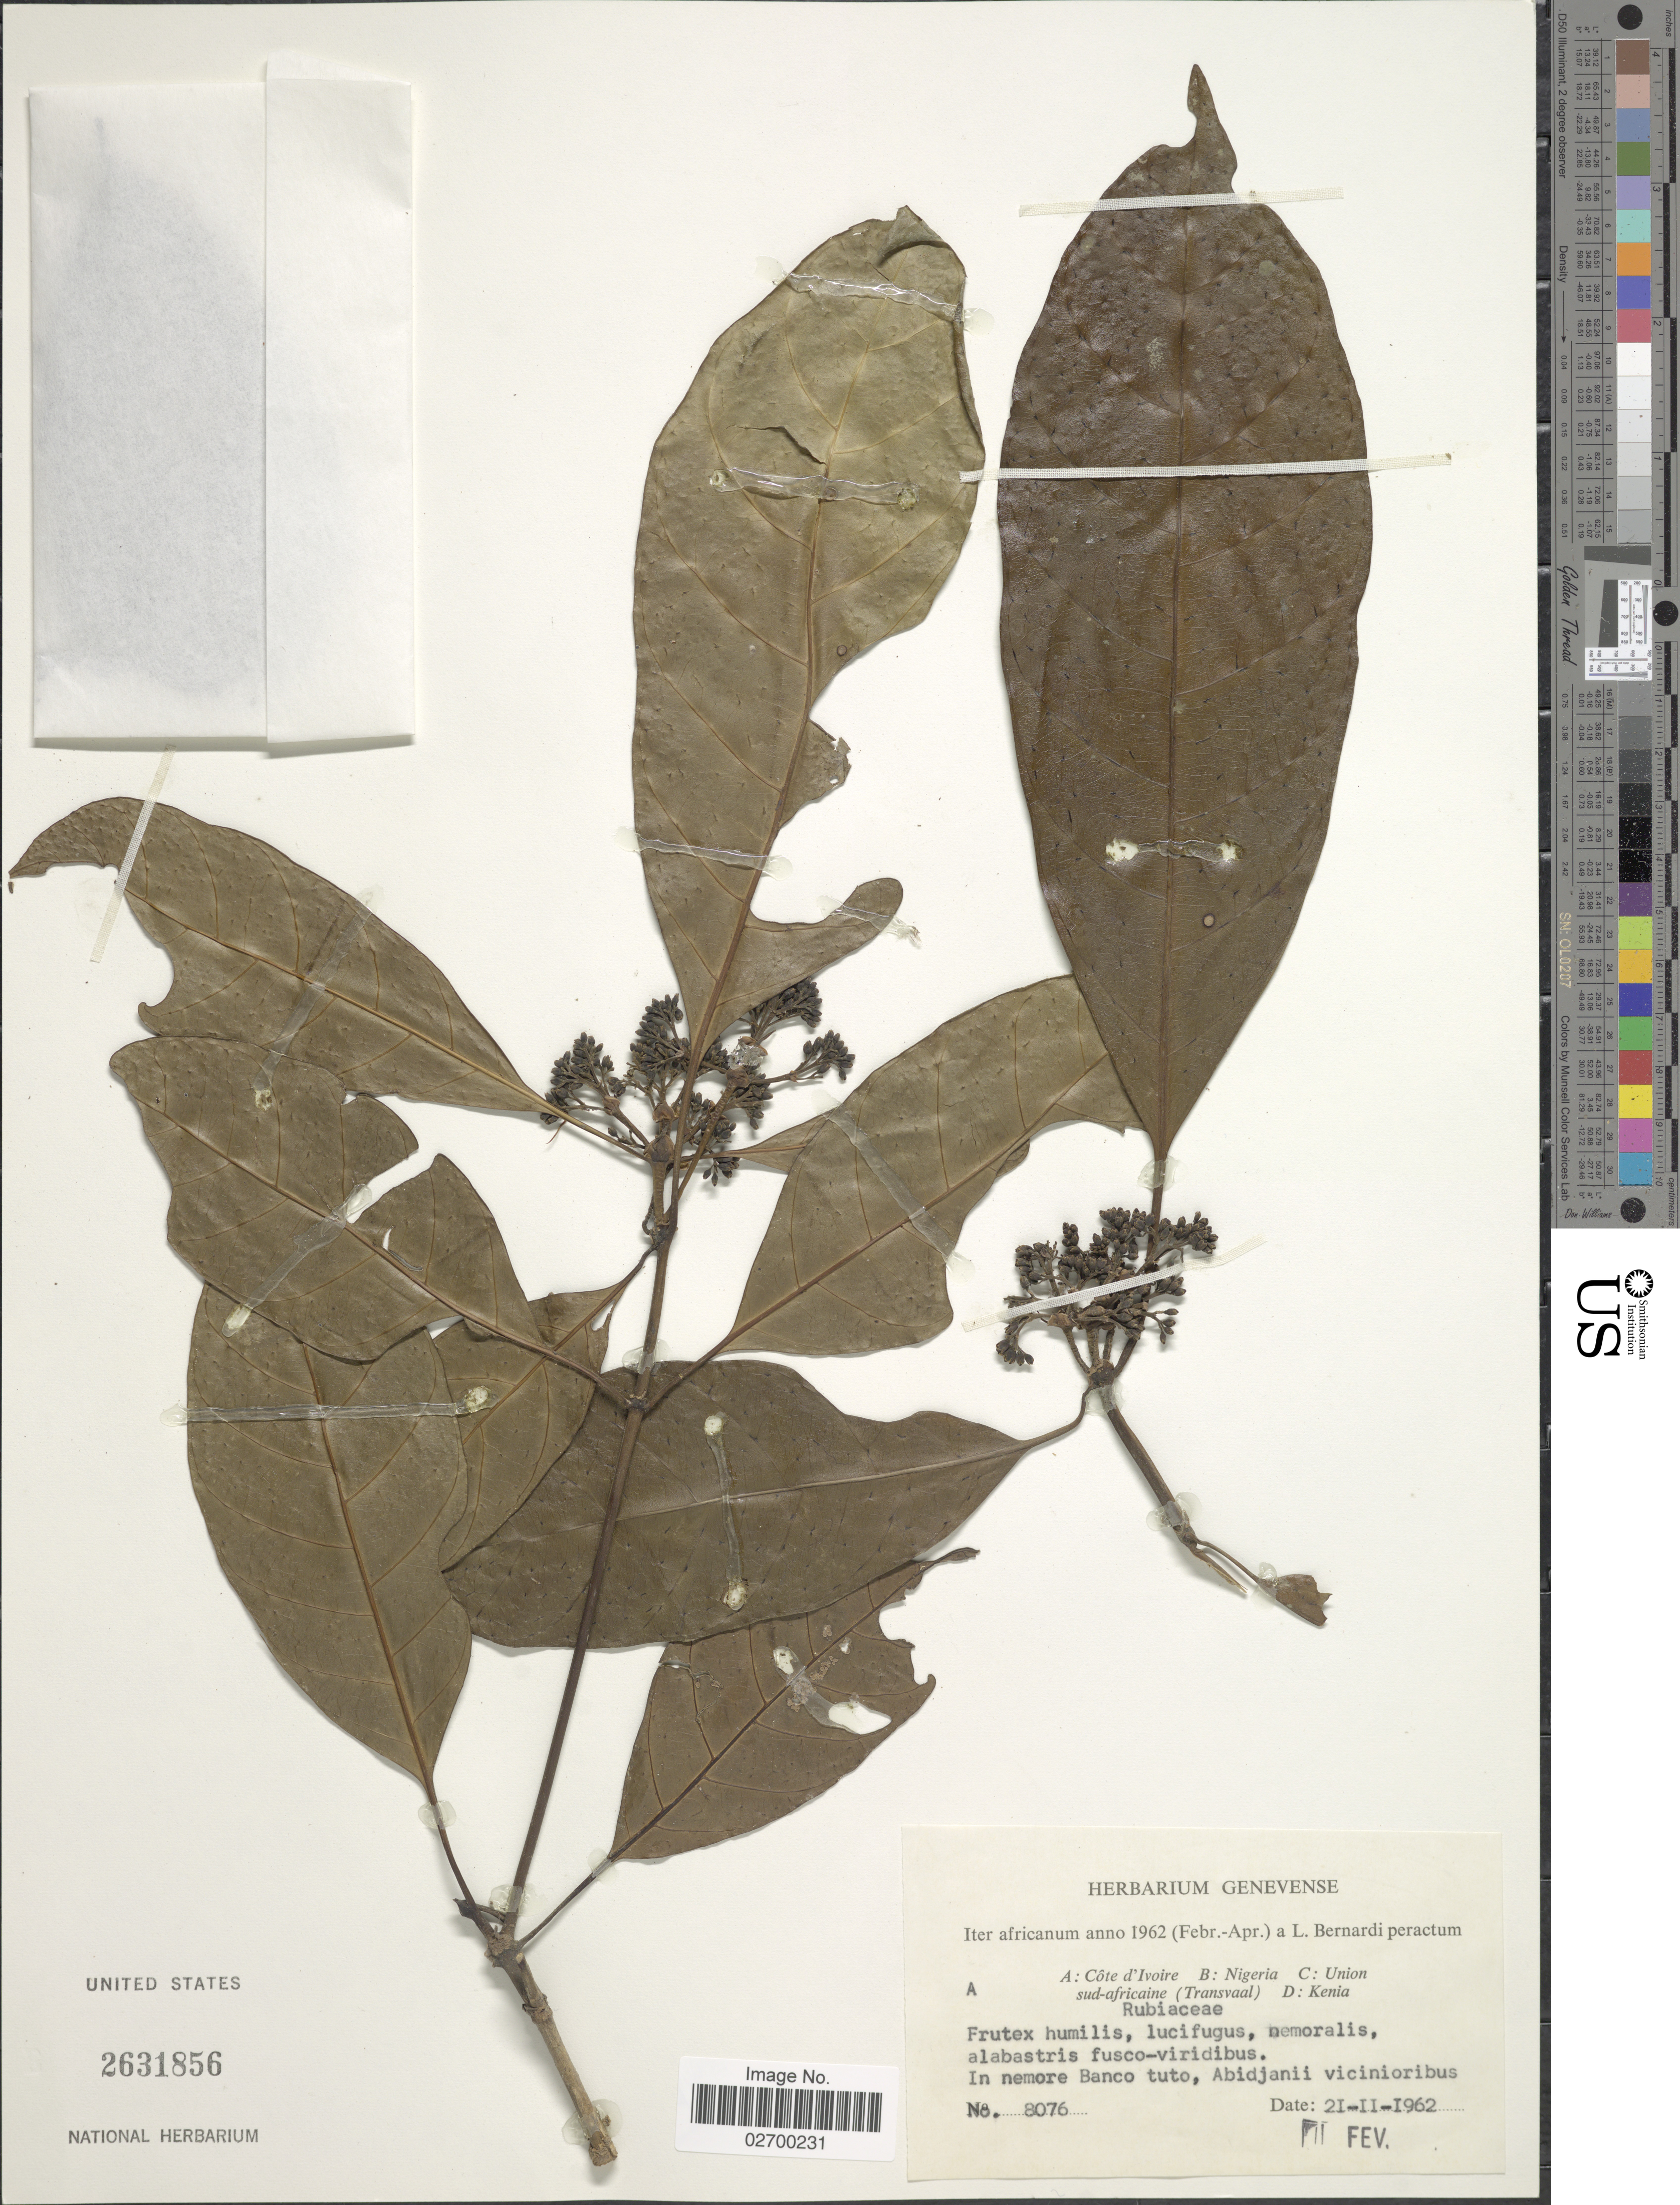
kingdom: Plantae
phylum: Tracheophyta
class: Magnoliopsida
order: Gentianales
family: Rubiaceae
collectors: L. Bernardi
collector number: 8076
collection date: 1962-02-21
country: Ivory Coast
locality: Cote d'Ivoire, In nemore Banco tuto, Abidjanii vicinioribus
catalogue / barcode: US 2631856